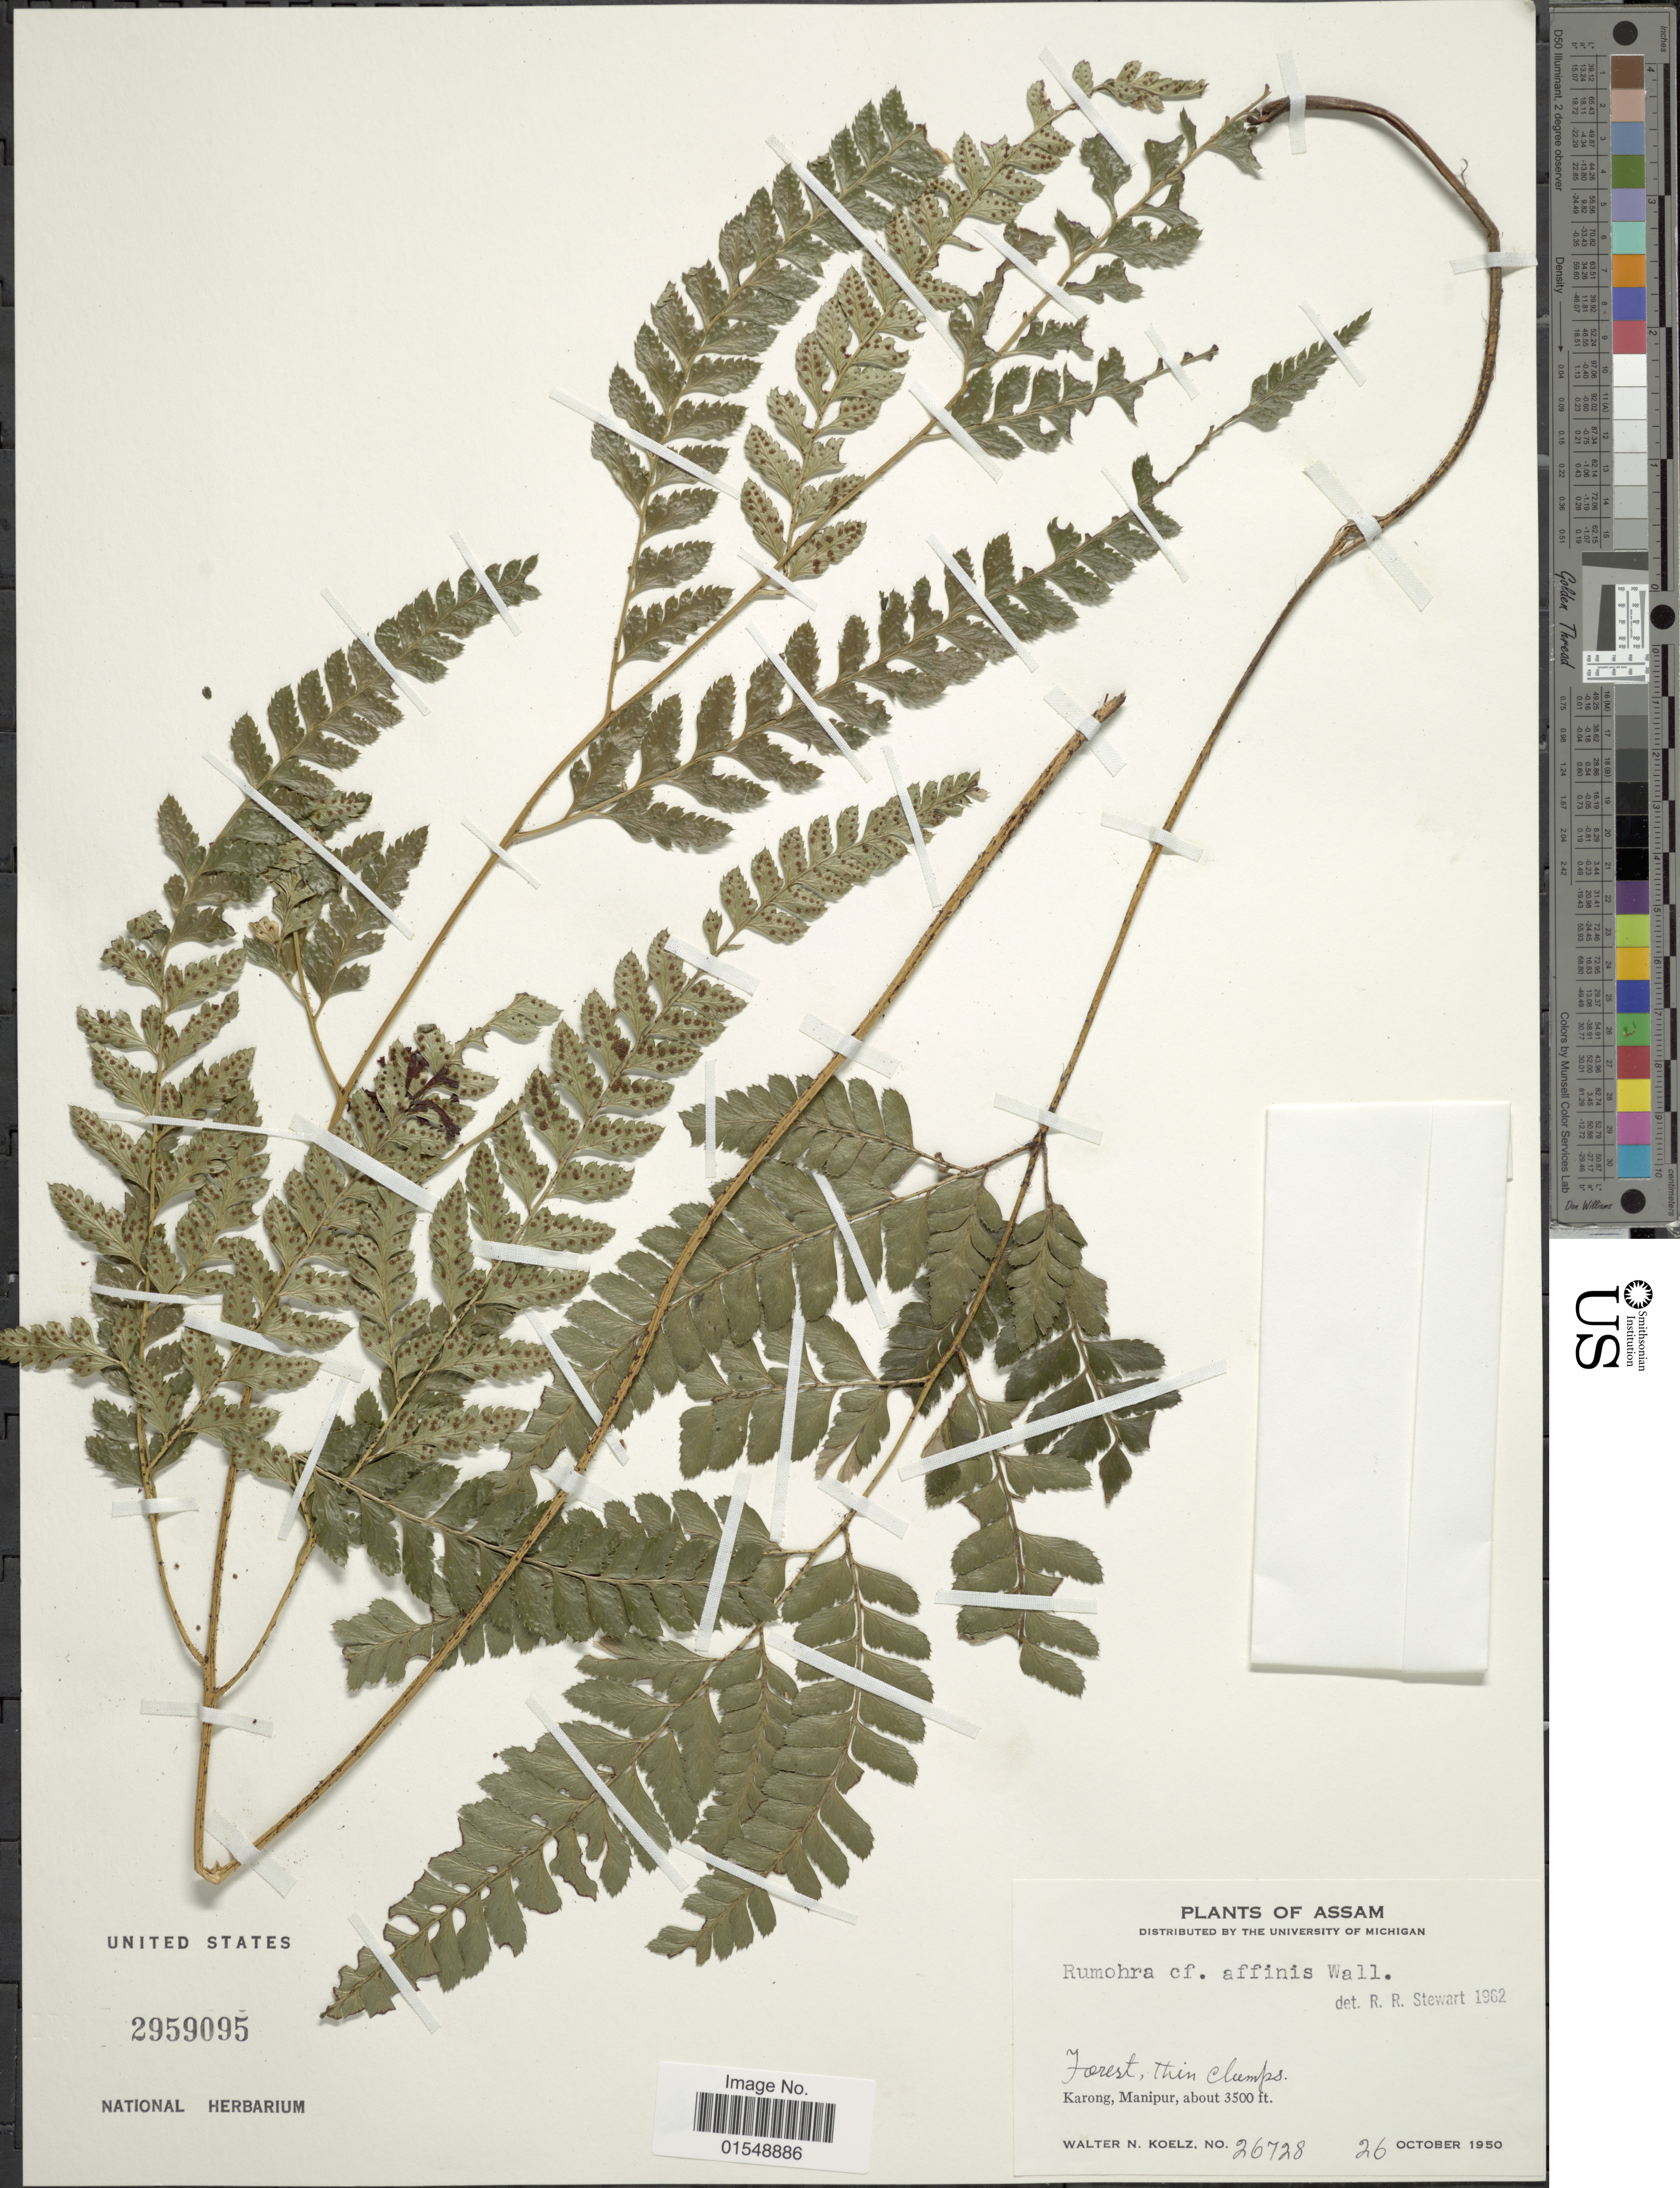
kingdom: Plantae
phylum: Tracheophyta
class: Polypodiopsida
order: Polypodiales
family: Dryopteridaceae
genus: Arachniodes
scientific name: Arachniodes affinis (Wall.) comb. ined.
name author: (Wall.)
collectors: W. N. Koelz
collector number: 26728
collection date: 1950-10-26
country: India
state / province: Manipur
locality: Karong, Manipur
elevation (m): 1067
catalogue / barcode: US 2959095